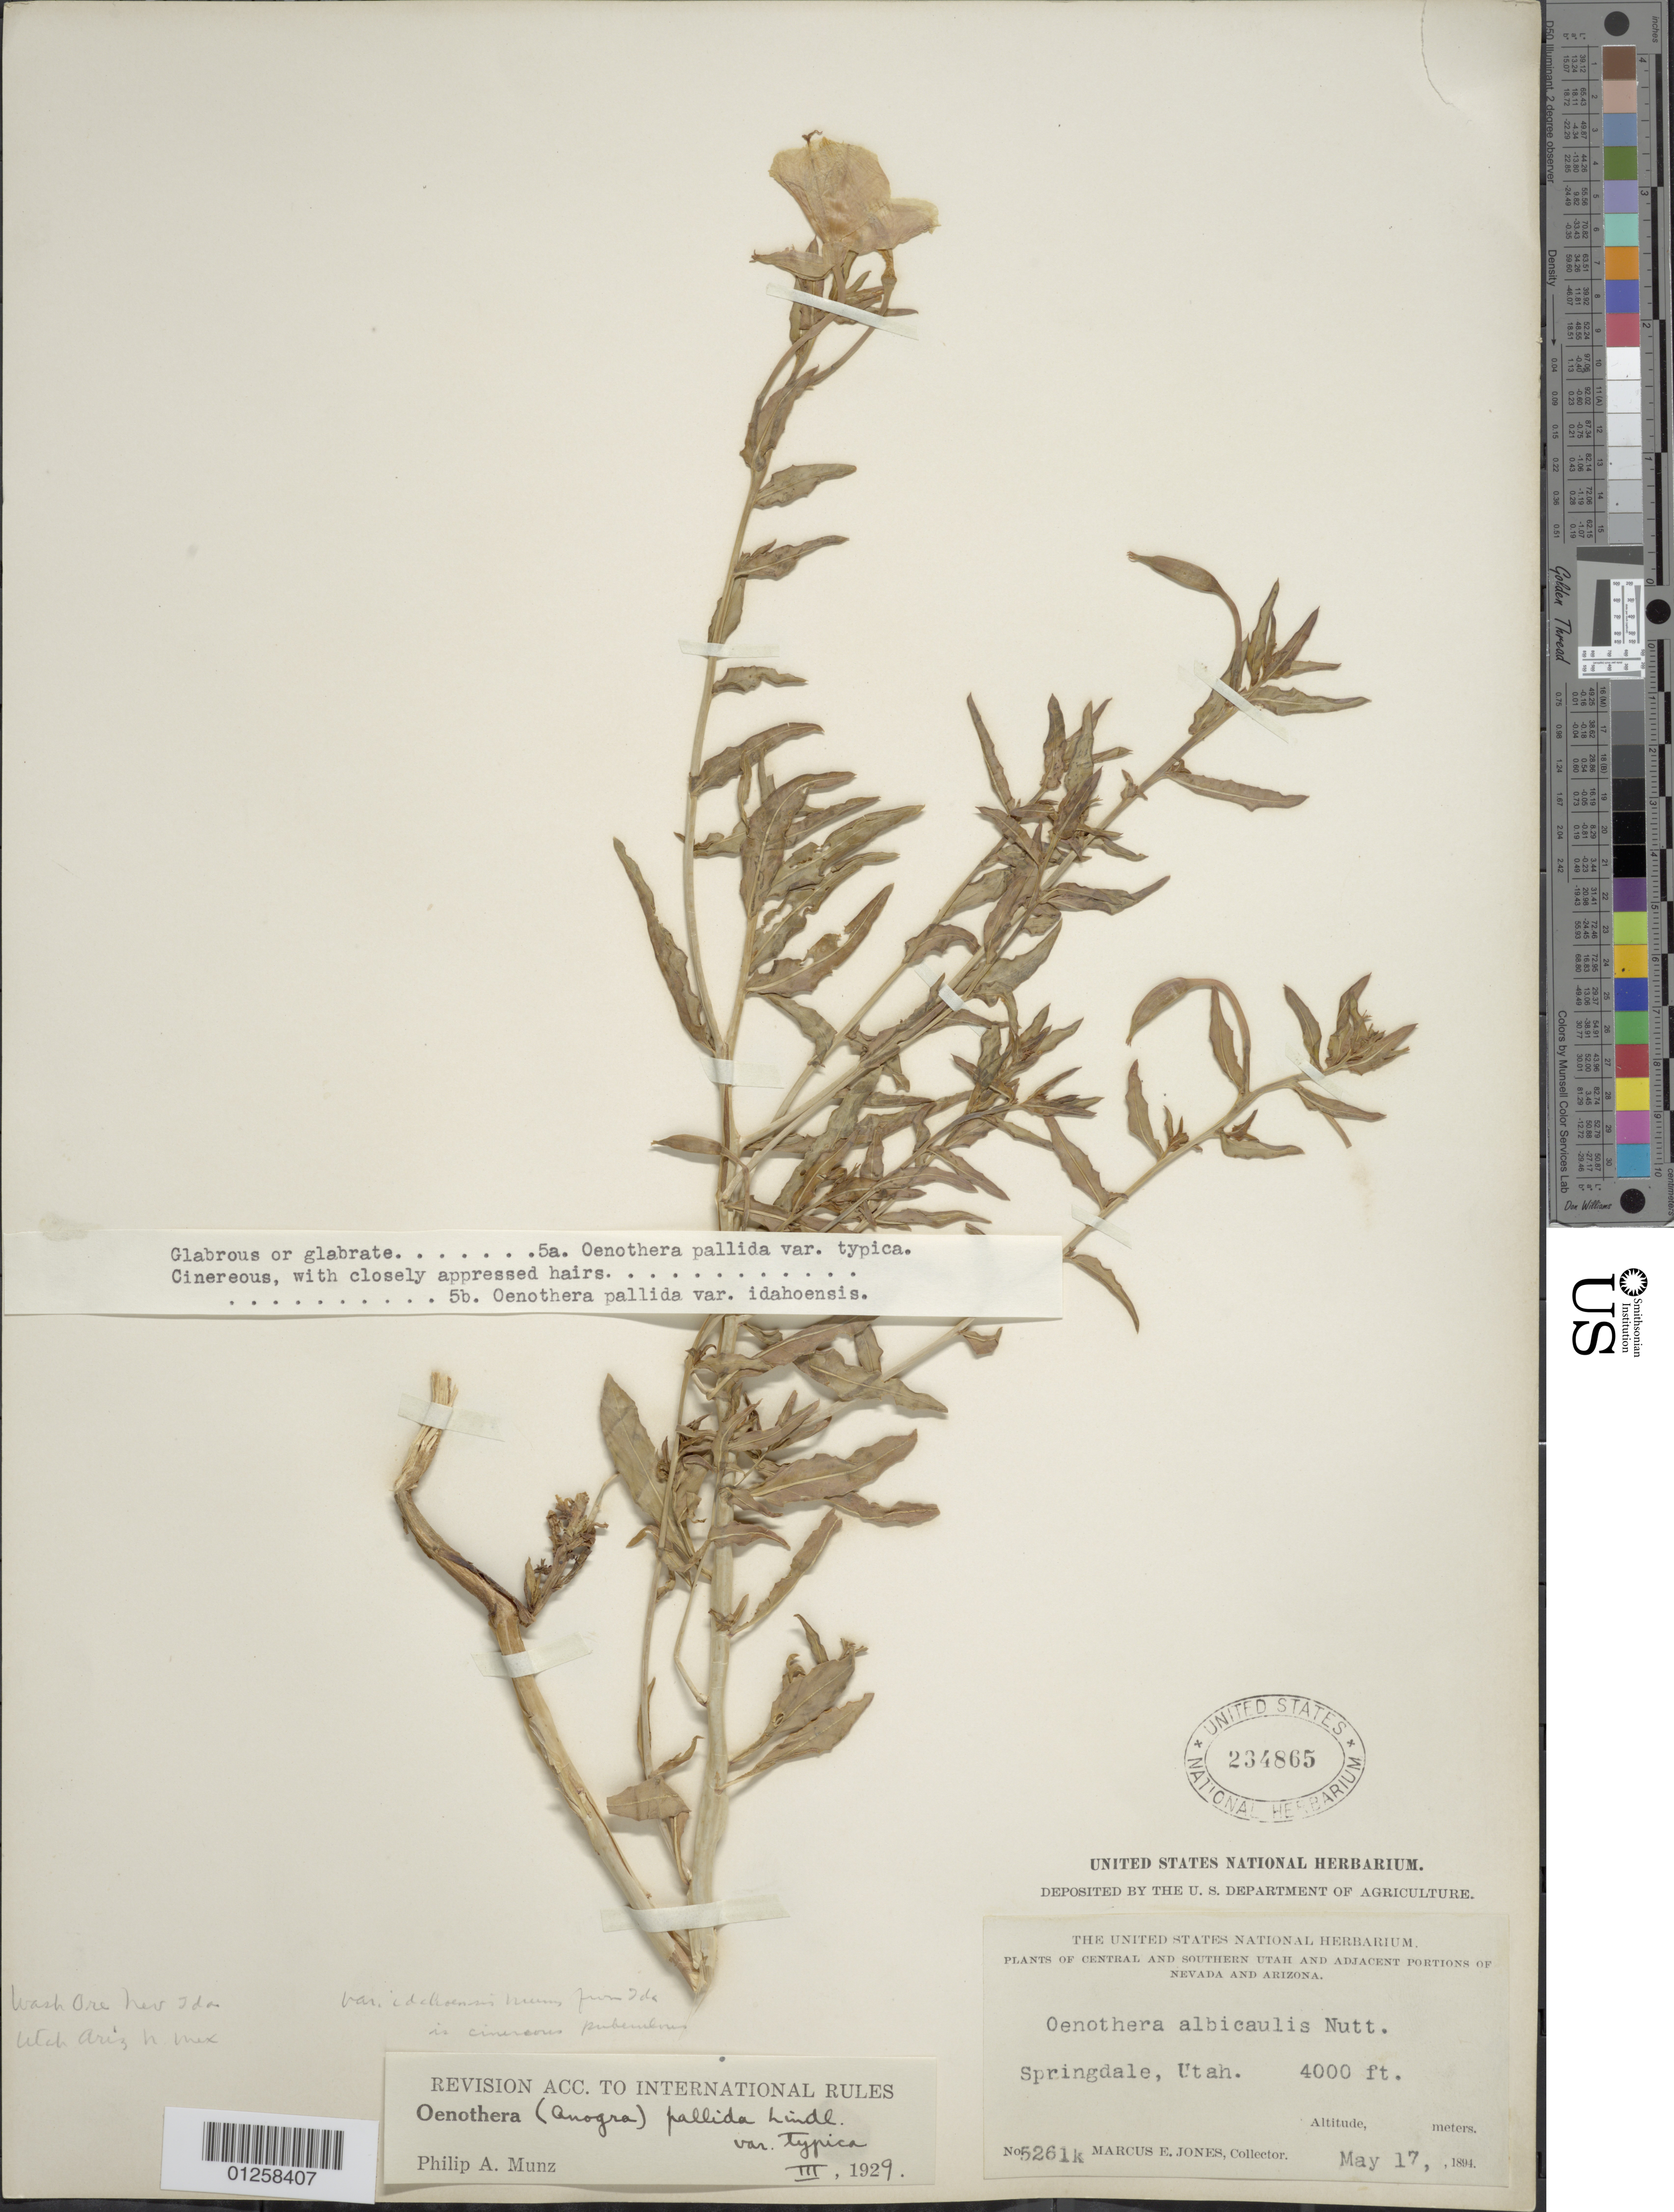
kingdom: Plantae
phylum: Tracheophyta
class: Magnoliopsida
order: Myrtales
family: Onagraceae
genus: Oenothera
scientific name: Oenothera pallida subsp. pallida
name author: Lindl.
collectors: M. E. Jones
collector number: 5261k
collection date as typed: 17 May 1894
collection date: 1894-05-17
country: United States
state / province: Utah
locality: Springdale.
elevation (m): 1219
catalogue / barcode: US 234865